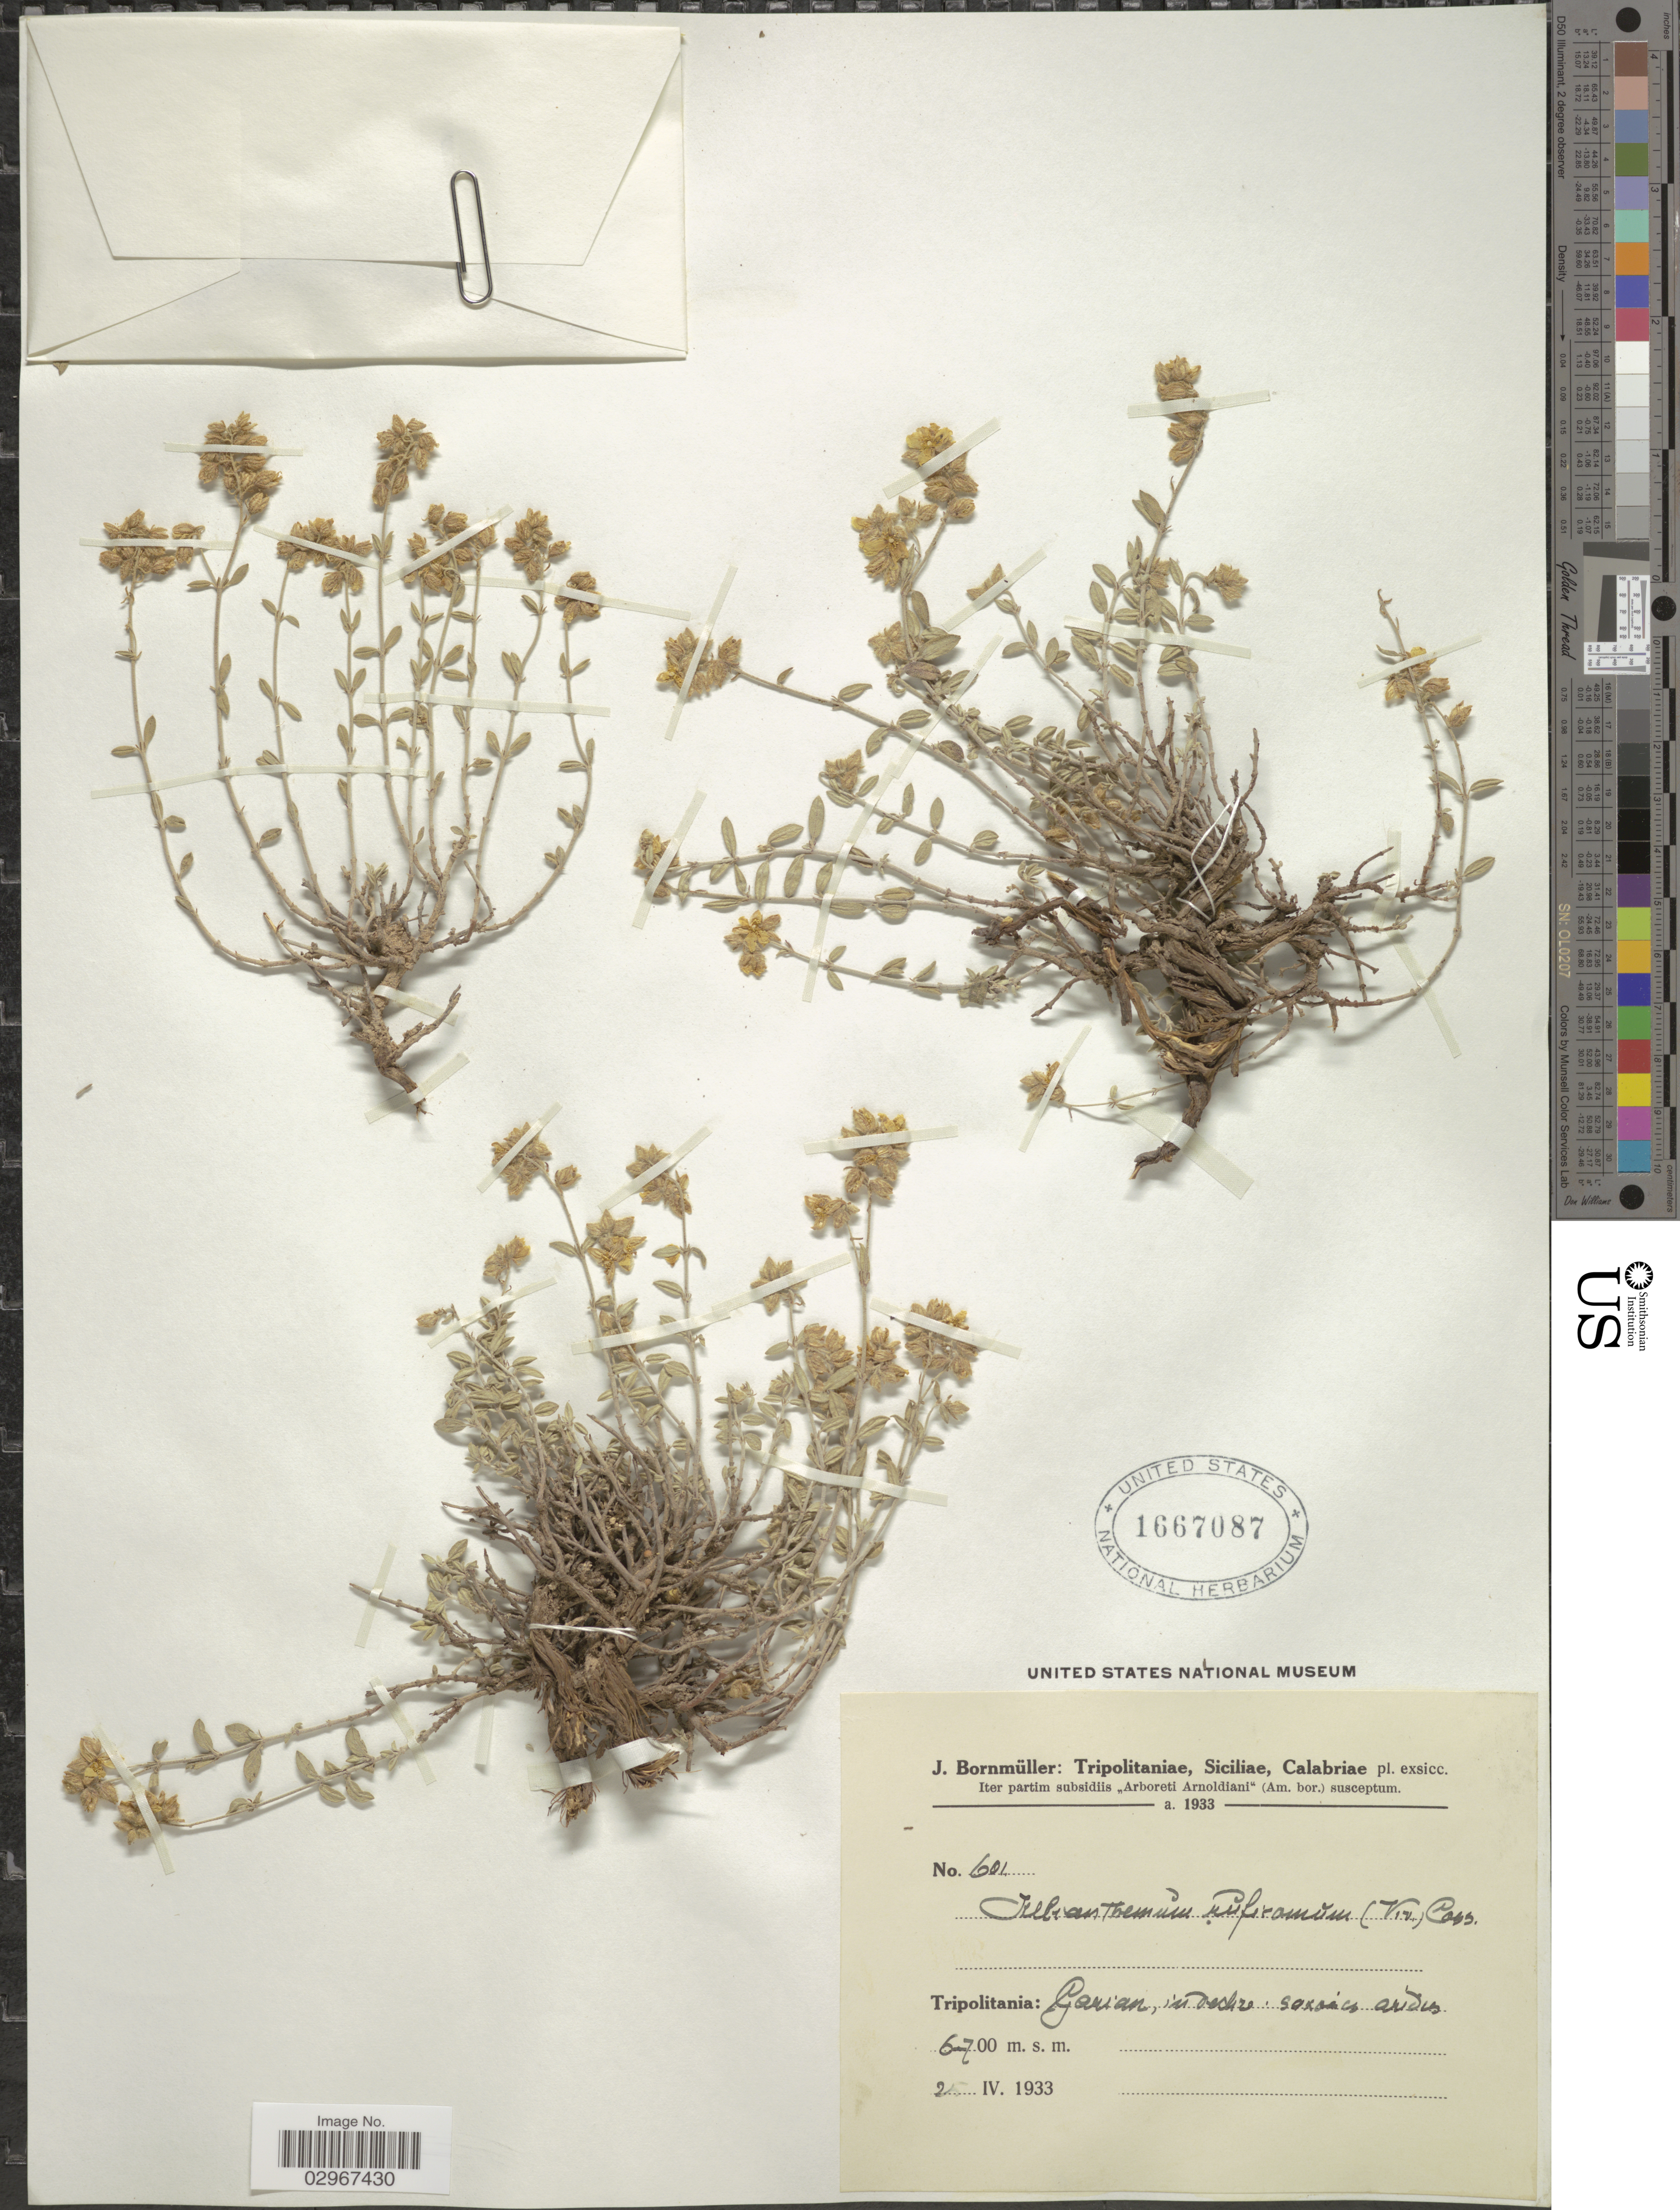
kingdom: Plantae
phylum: Tracheophyta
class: Magnoliopsida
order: Malvales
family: Cistaceae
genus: Helianthemum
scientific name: Helianthemum ruficomum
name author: (Viv.) Spreng.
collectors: J. Bornmüller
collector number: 601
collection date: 1933-04-02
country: Libya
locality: Tripolitania: Garian, in decliv. saxosis aridis.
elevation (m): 600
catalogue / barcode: US 1667087